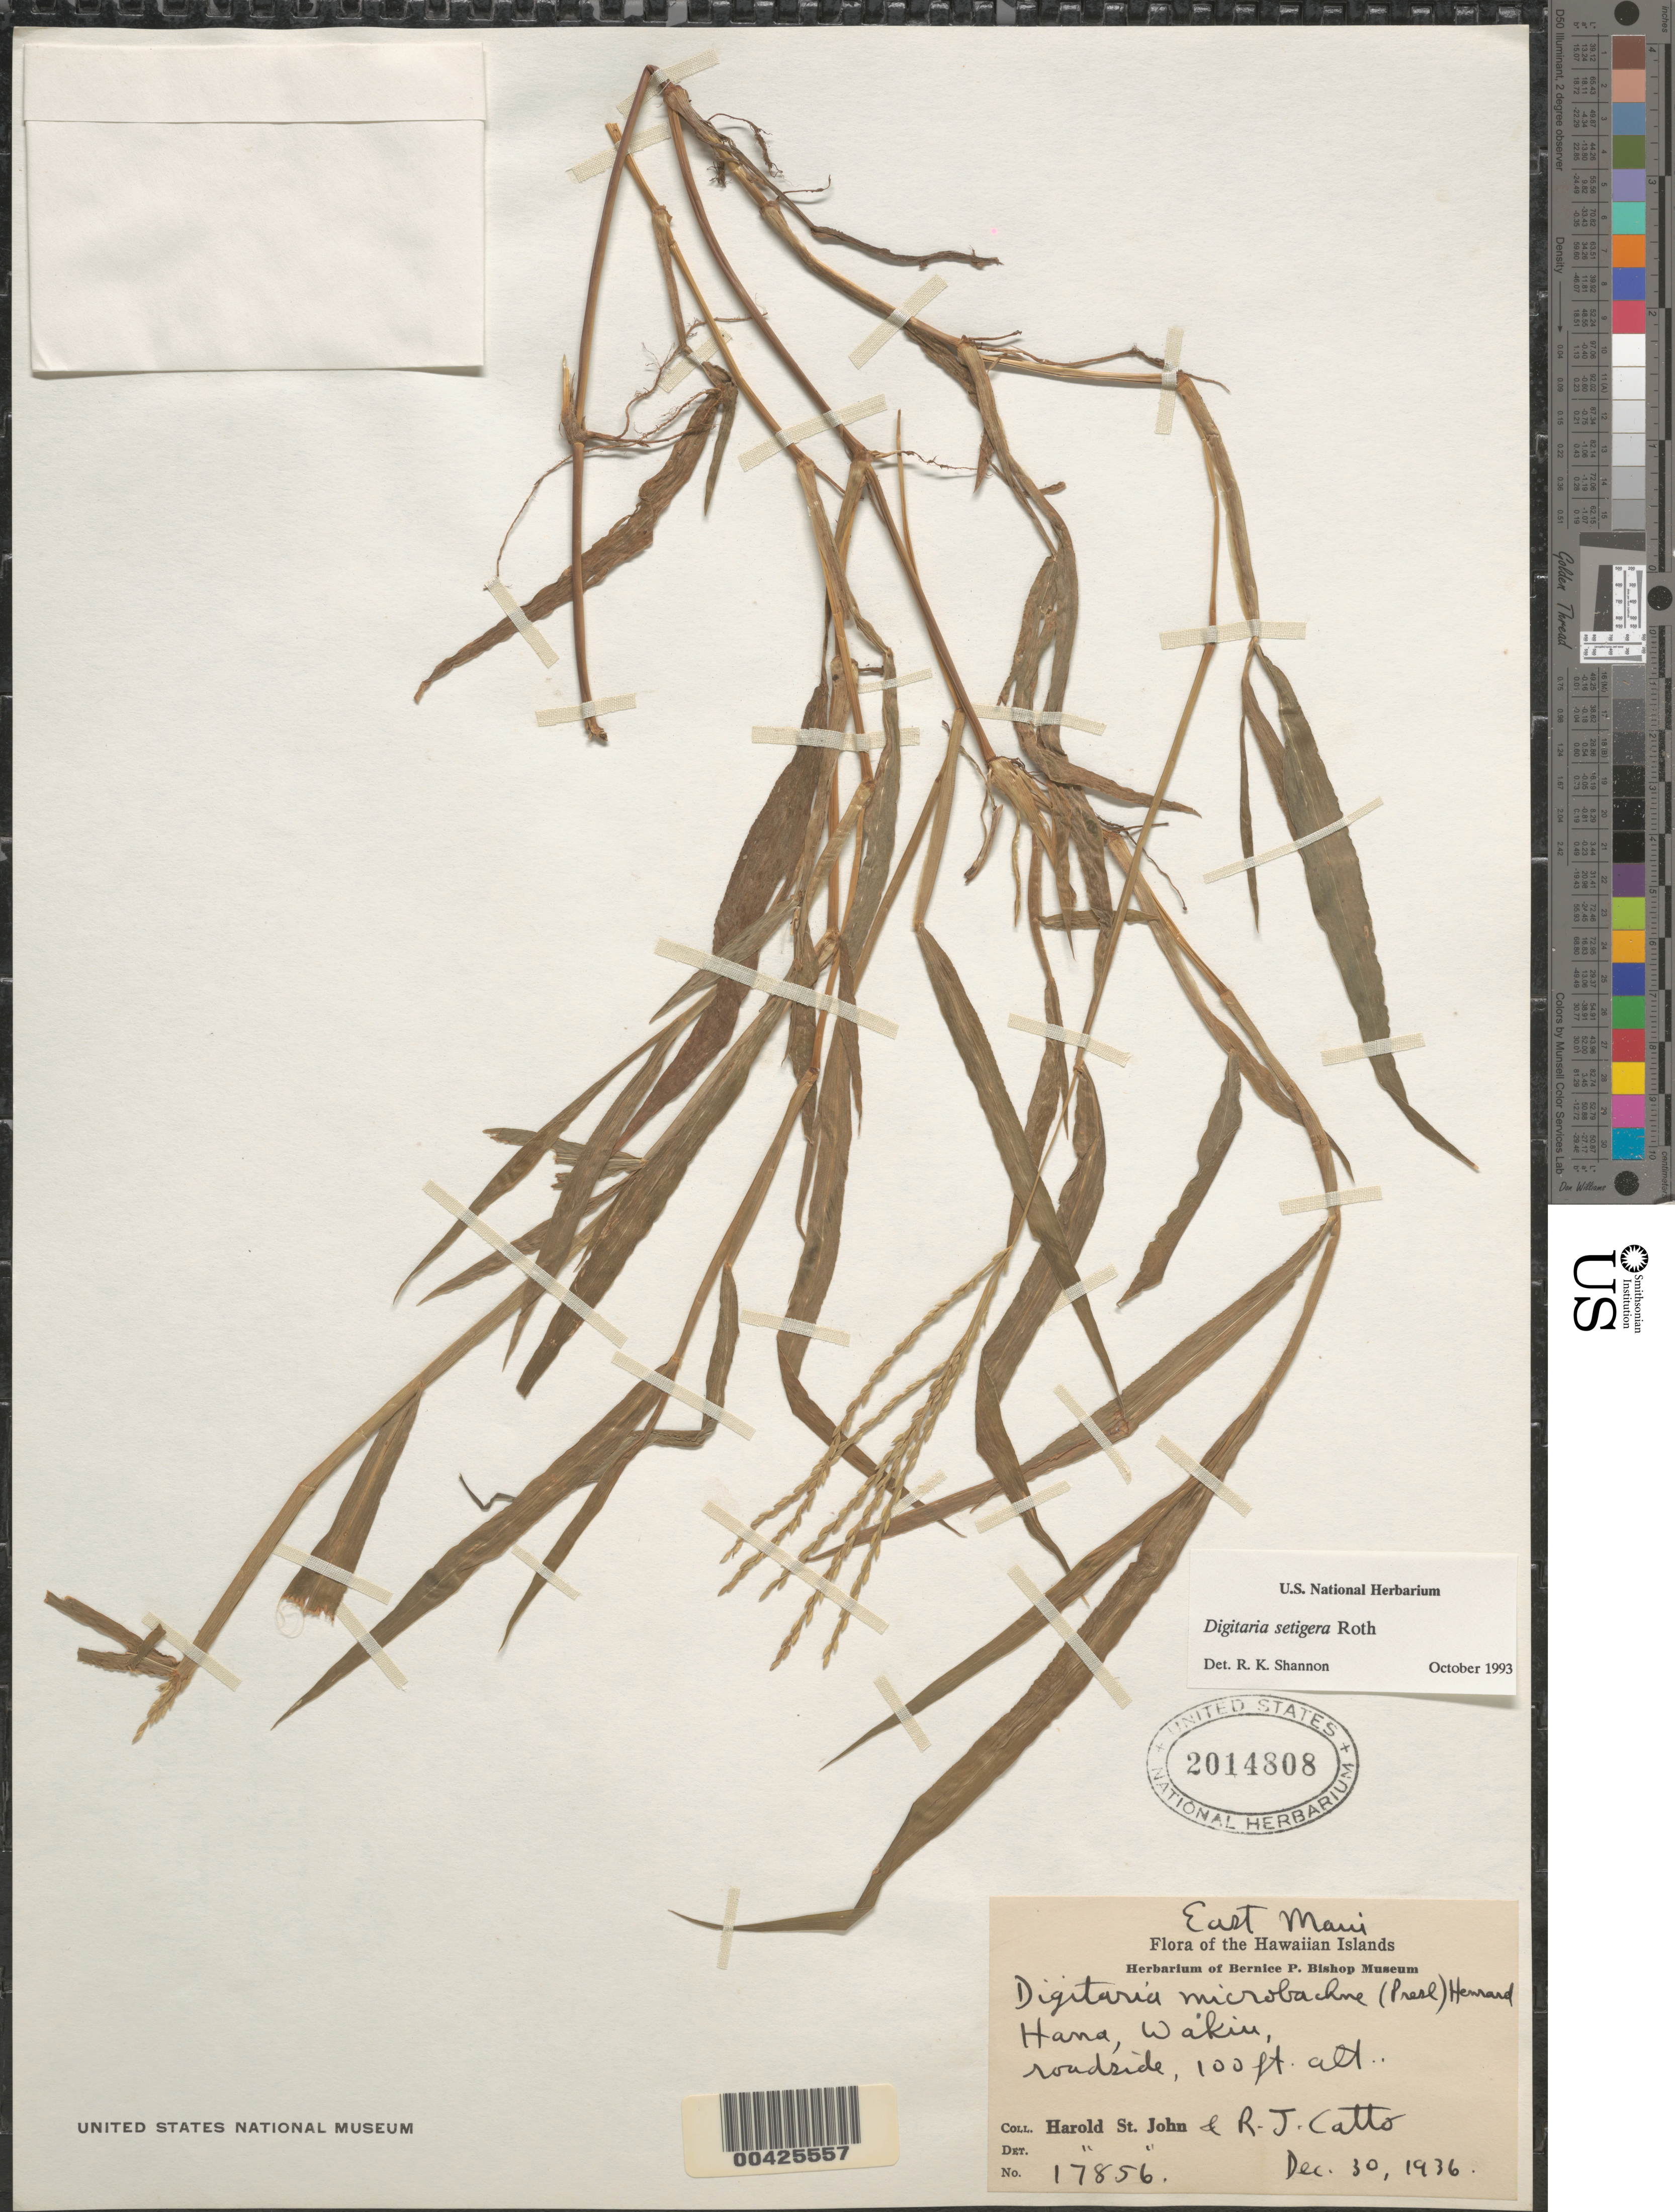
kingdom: Plantae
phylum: Tracheophyta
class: Liliopsida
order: Poales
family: Poaceae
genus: Digitaria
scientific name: Digitaria setigera var. setigera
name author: Roth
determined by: Faccenda, K.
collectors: H. St. John & R. Catto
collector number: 17856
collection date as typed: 30 Dec 1936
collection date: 1936-12-30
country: United States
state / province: Hawaii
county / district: Maui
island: Maui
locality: Hana, Wakiu, East Maui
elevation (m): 30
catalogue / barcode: US 2014808